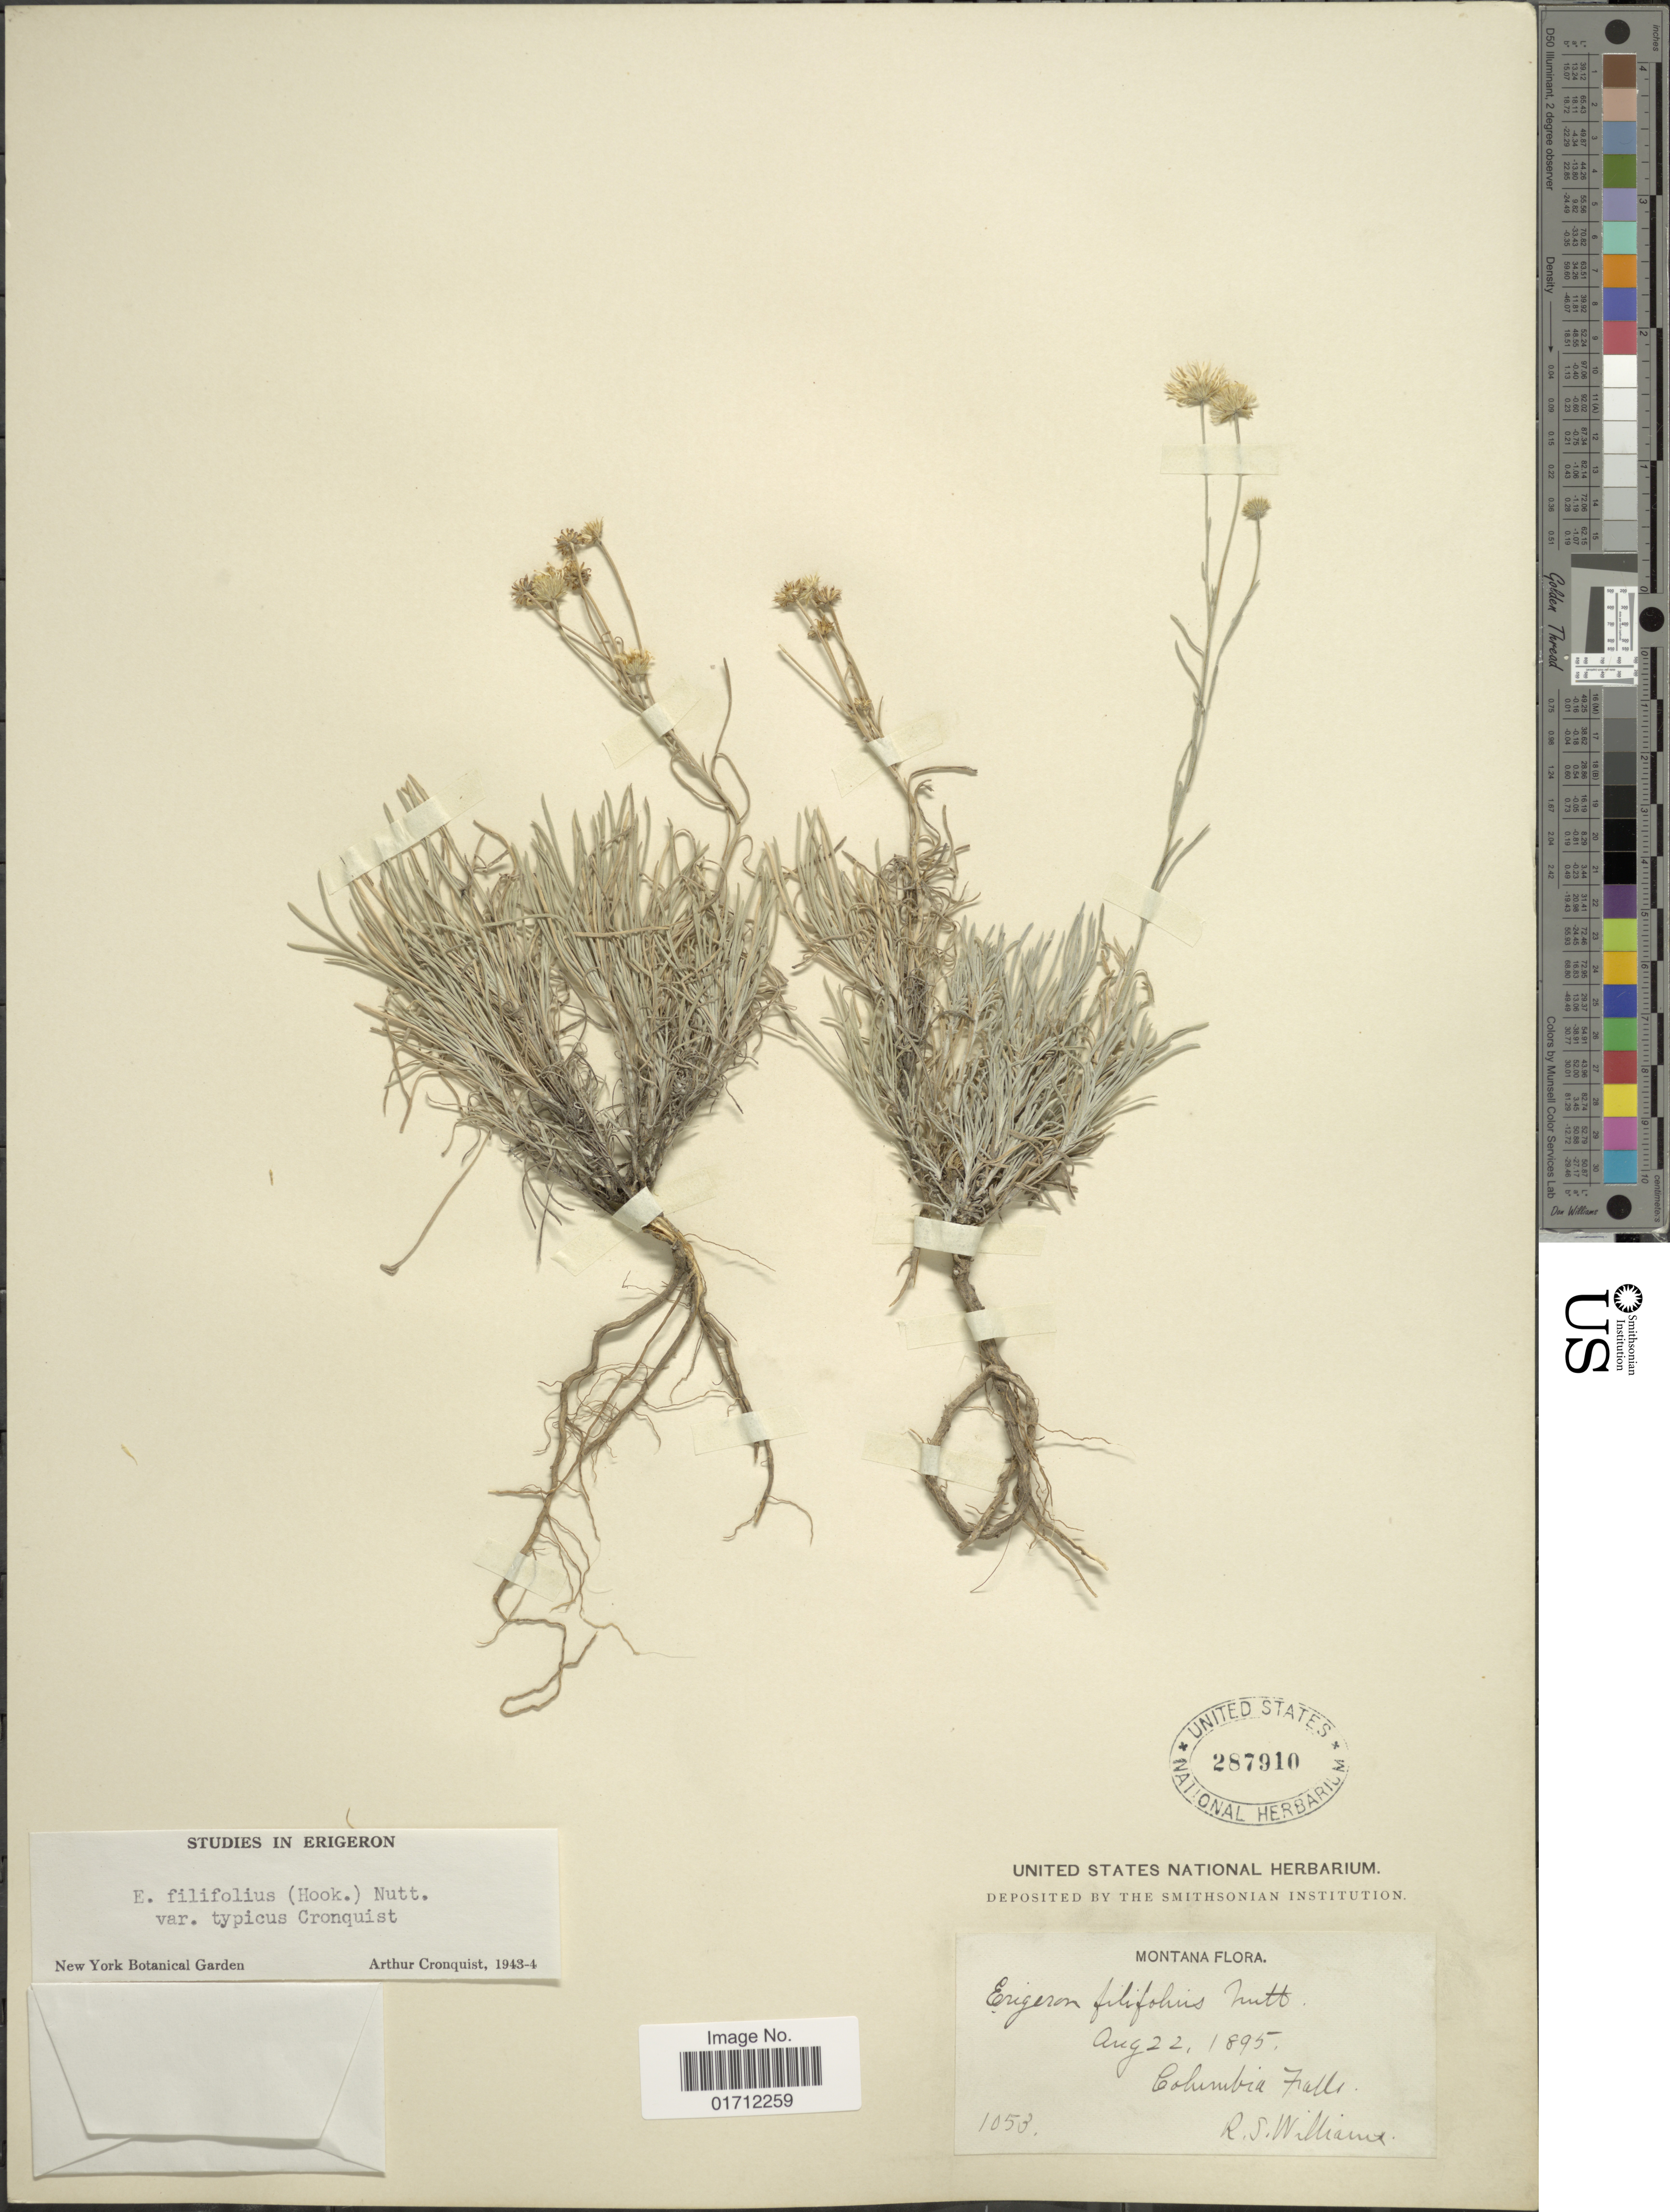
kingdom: Plantae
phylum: Tracheophyta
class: Magnoliopsida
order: Asterales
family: Asteraceae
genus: Erigeron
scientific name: Erigeron filifolius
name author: (Hook.) Nutt.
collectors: R. S. Williams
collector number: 1053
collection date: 1895-08-22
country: United States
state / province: Montana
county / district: Flathead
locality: Columbia Falls.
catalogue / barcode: US 287910